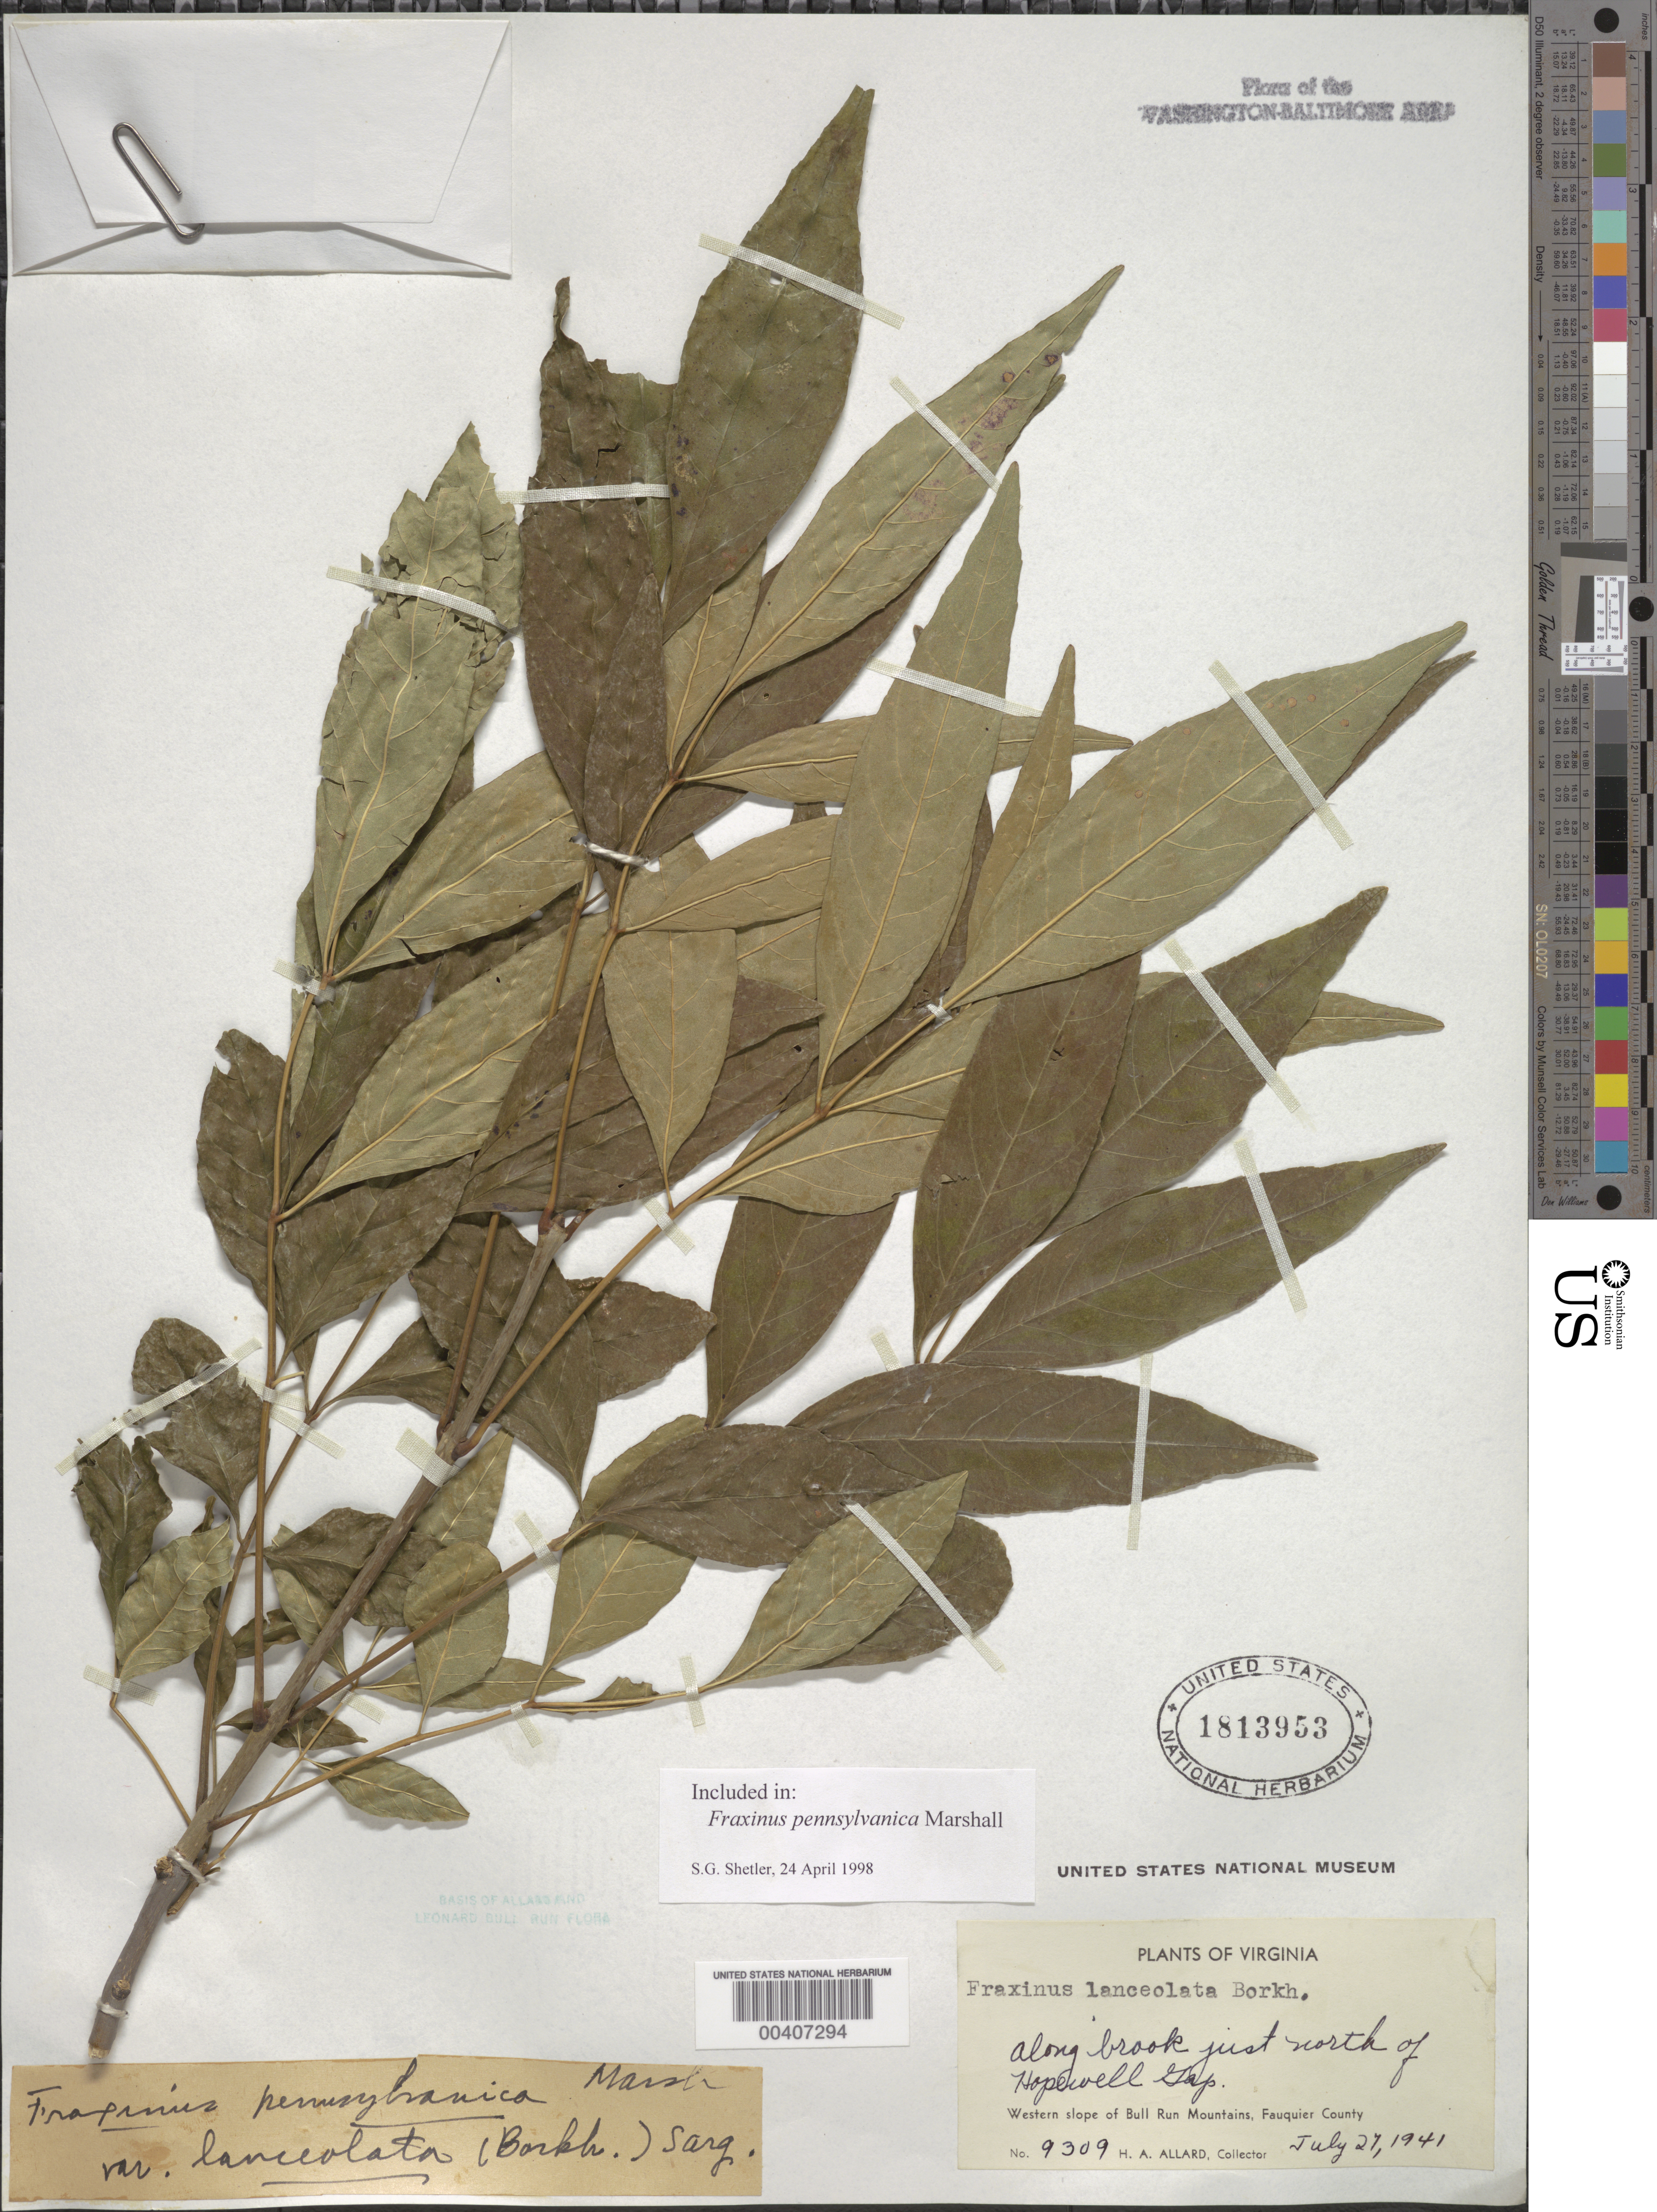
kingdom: Plantae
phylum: Tracheophyta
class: Magnoliopsida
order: Lamiales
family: Oleaceae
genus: Fraxinus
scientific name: Fraxinus pennsylvanica var. subintegerrima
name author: Marshall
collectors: H. A. Allard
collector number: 9309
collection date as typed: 27 Jul 1941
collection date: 1941-07-27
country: United States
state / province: Virginia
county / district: Fauquier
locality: North of Hopewell Gap, western slope of Bull Run Mountains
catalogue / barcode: US 1813953